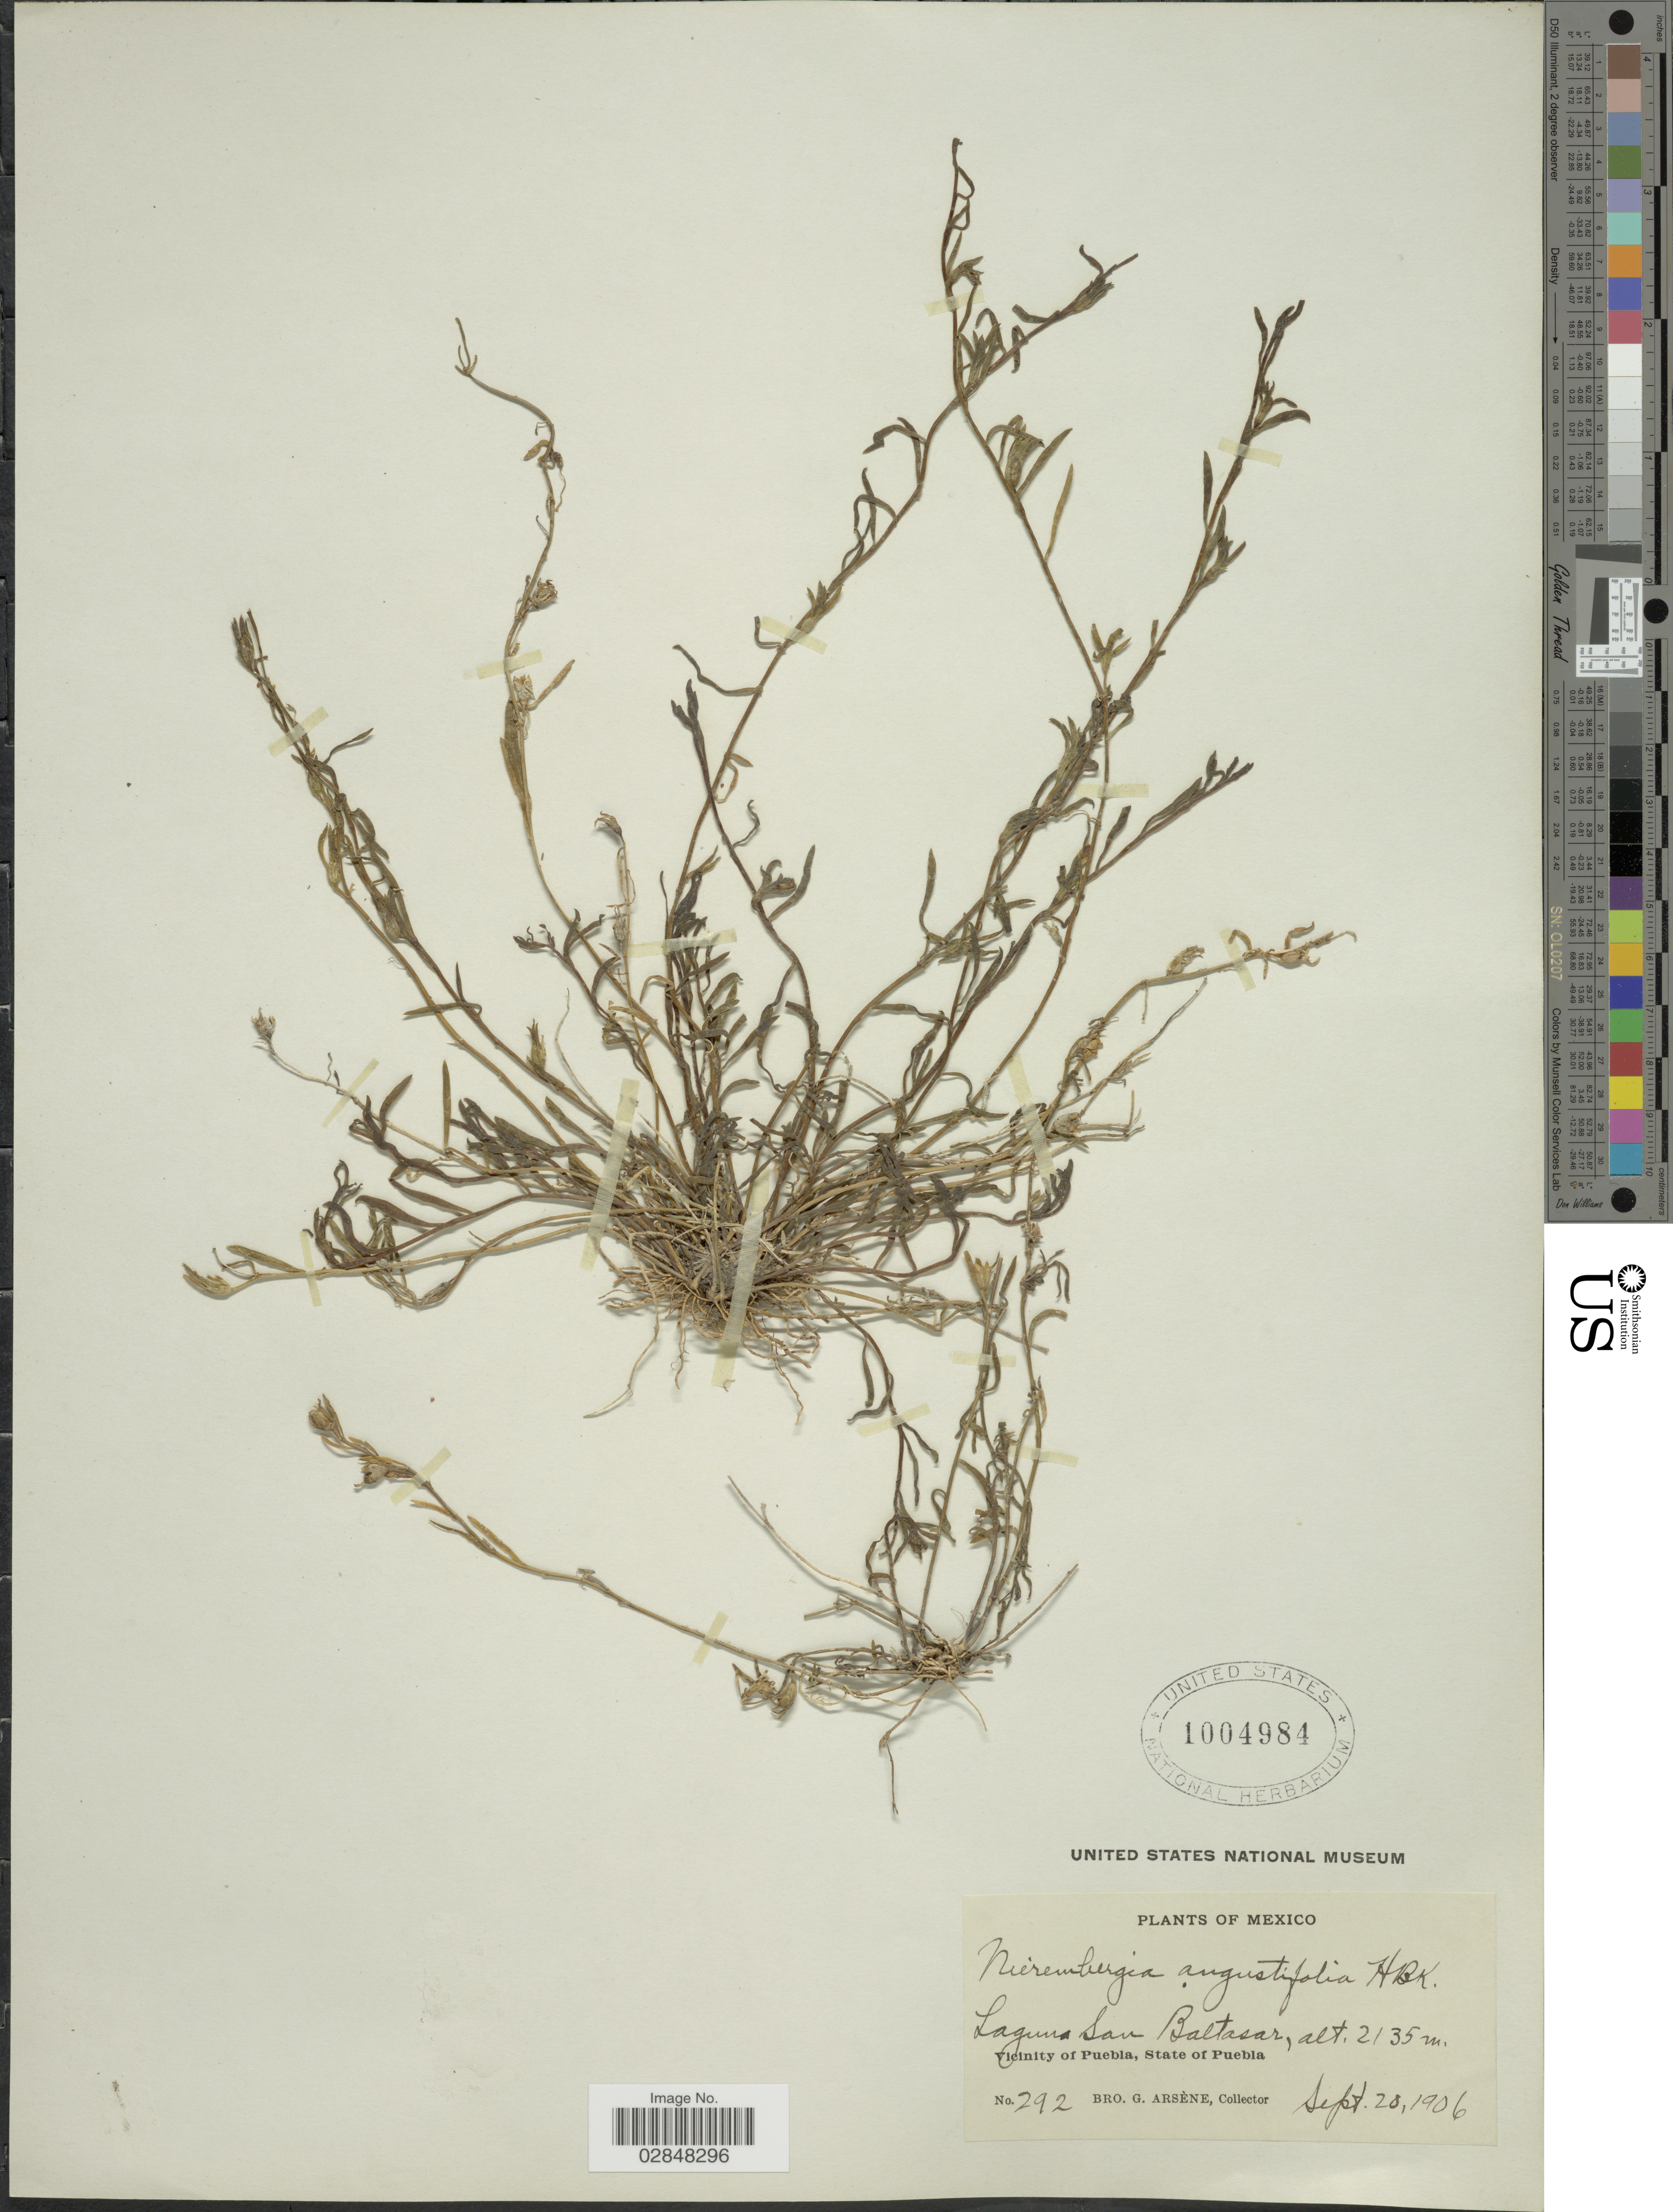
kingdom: Plantae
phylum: Tracheophyta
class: Magnoliopsida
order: Solanales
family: Solanaceae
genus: Nierembergia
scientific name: Nierembergia angustifolia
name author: Kunth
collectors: Bro. G. Arsène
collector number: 292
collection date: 1906-09-20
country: Mexico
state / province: Puebla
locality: Laguna de San Baltasar. Vicinity of Puebla.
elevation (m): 2135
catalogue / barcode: US 1004984